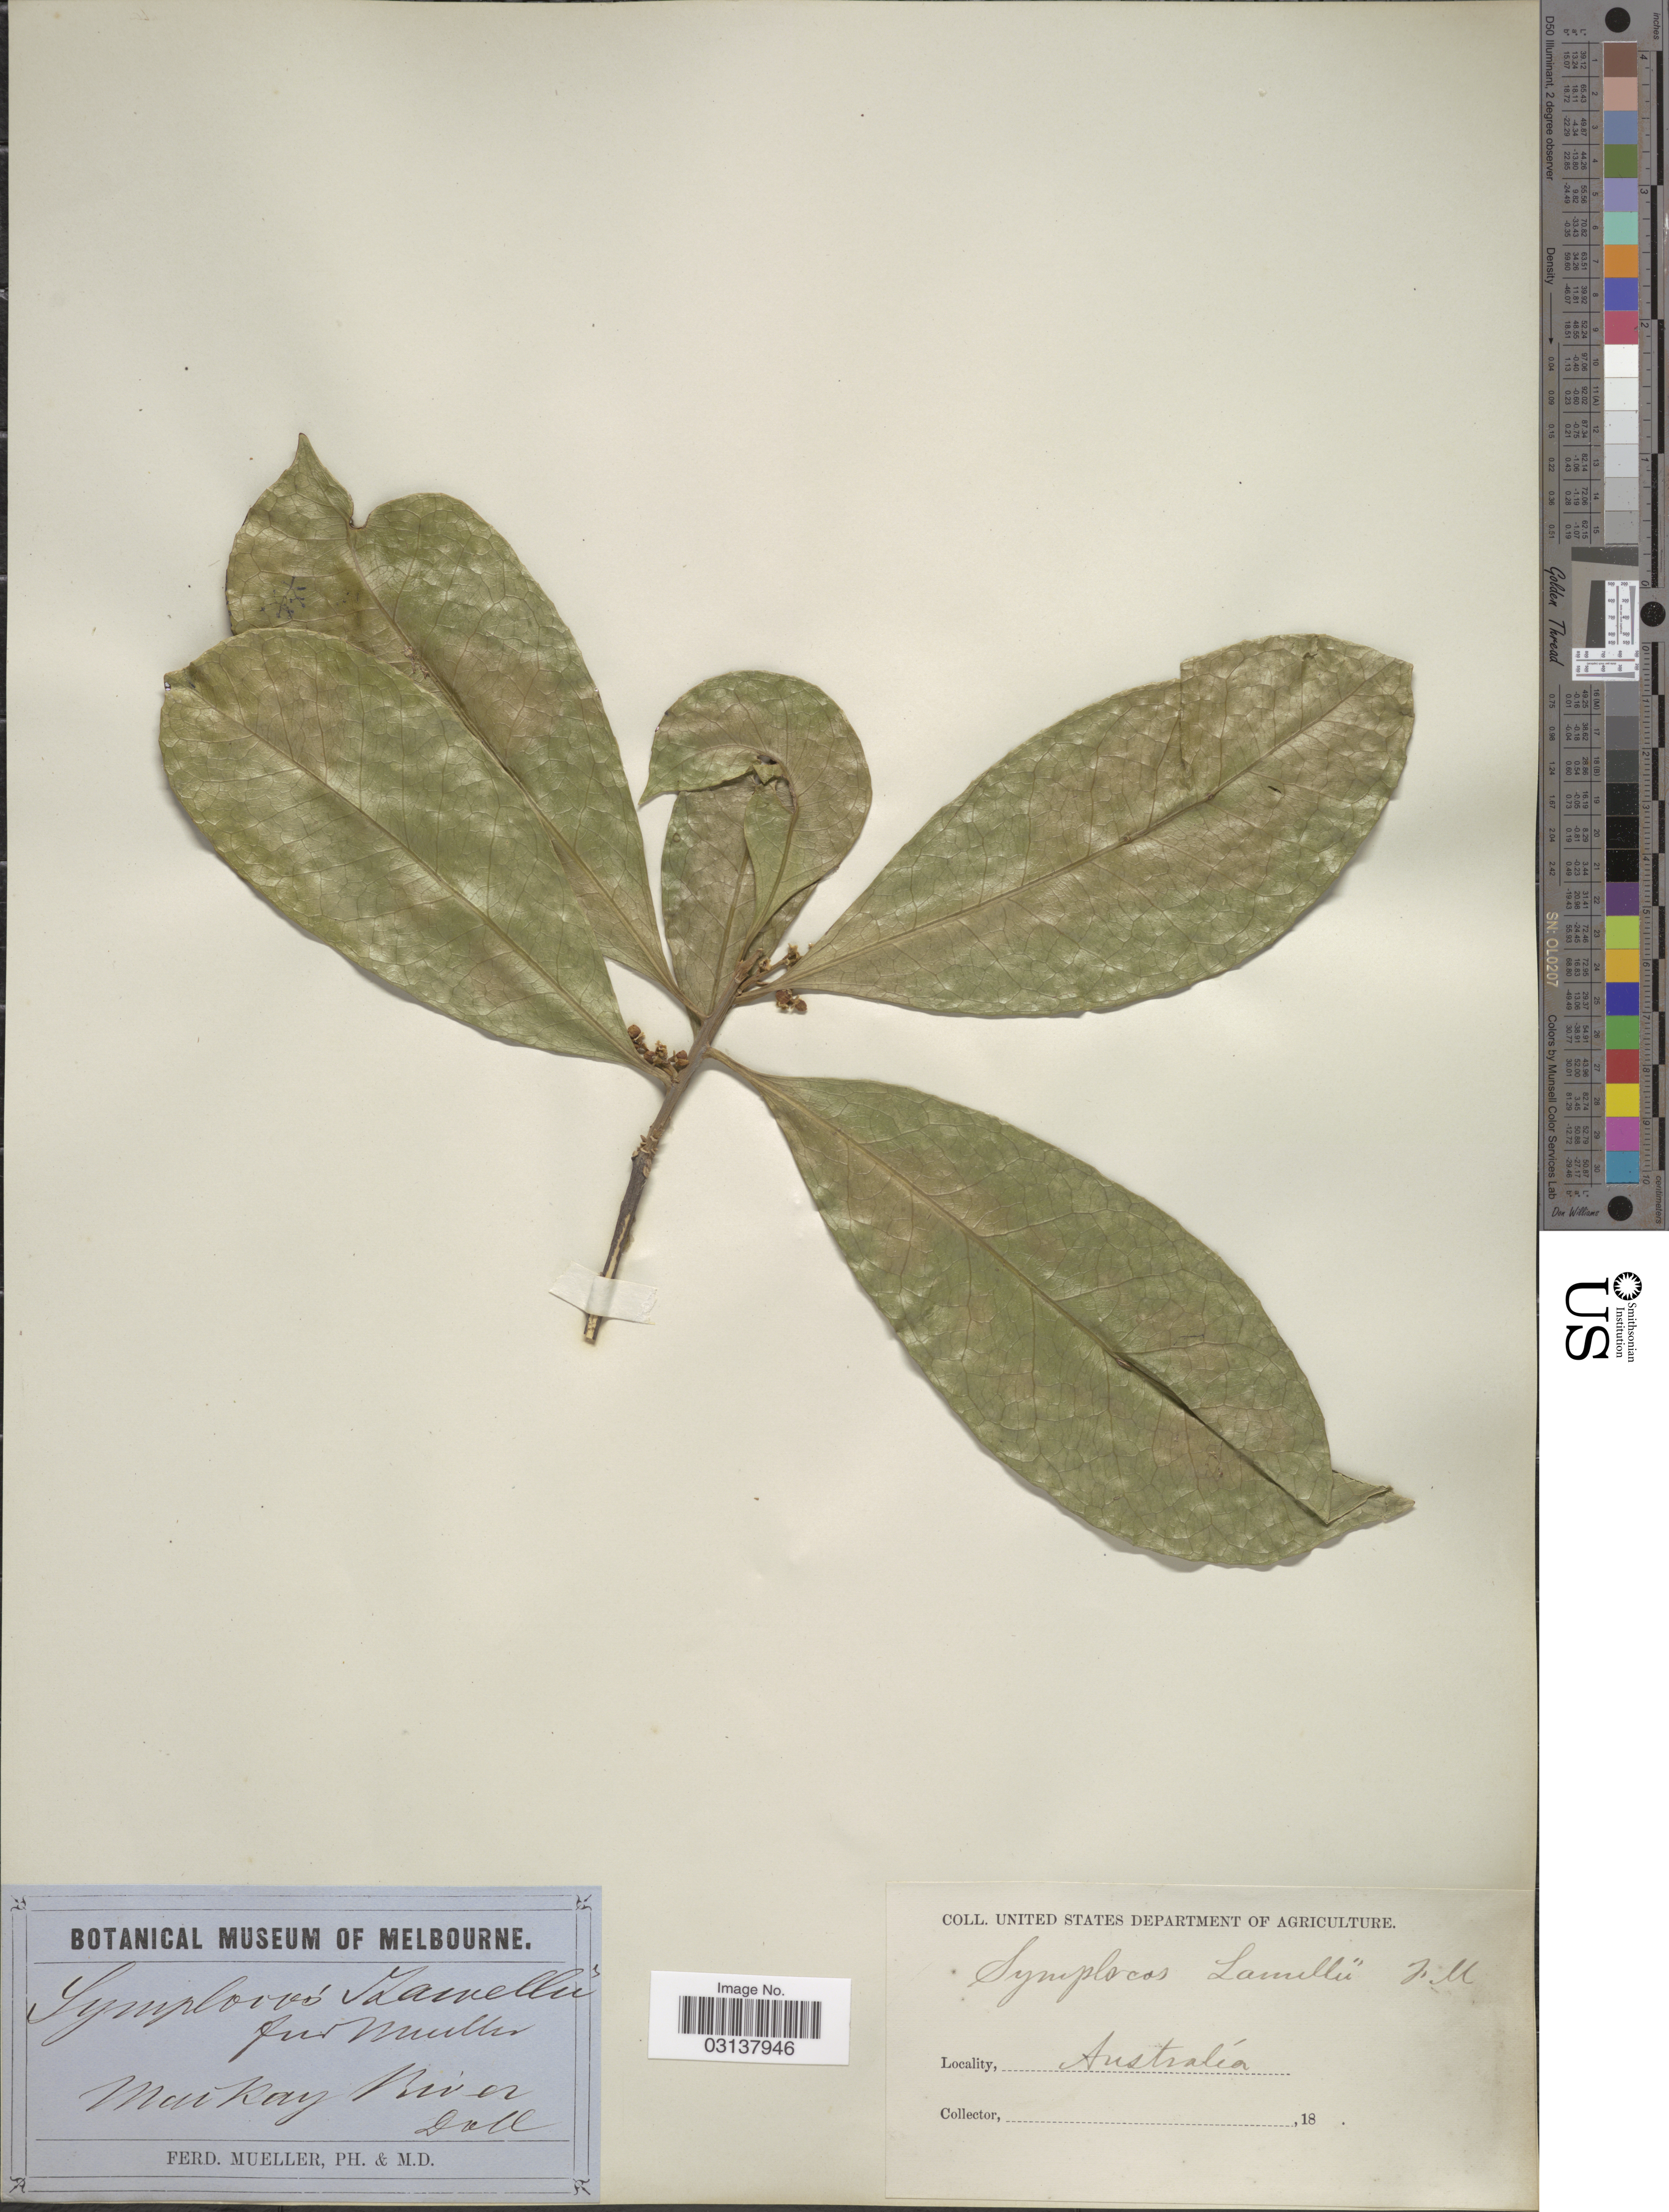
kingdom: Plantae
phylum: Tracheophyta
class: Magnoliopsida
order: Ericales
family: Symplocaceae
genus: Symplocos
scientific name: Symplocos thwaitesii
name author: F. Muell.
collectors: -. Dall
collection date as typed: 18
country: Australia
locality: MacKay River.